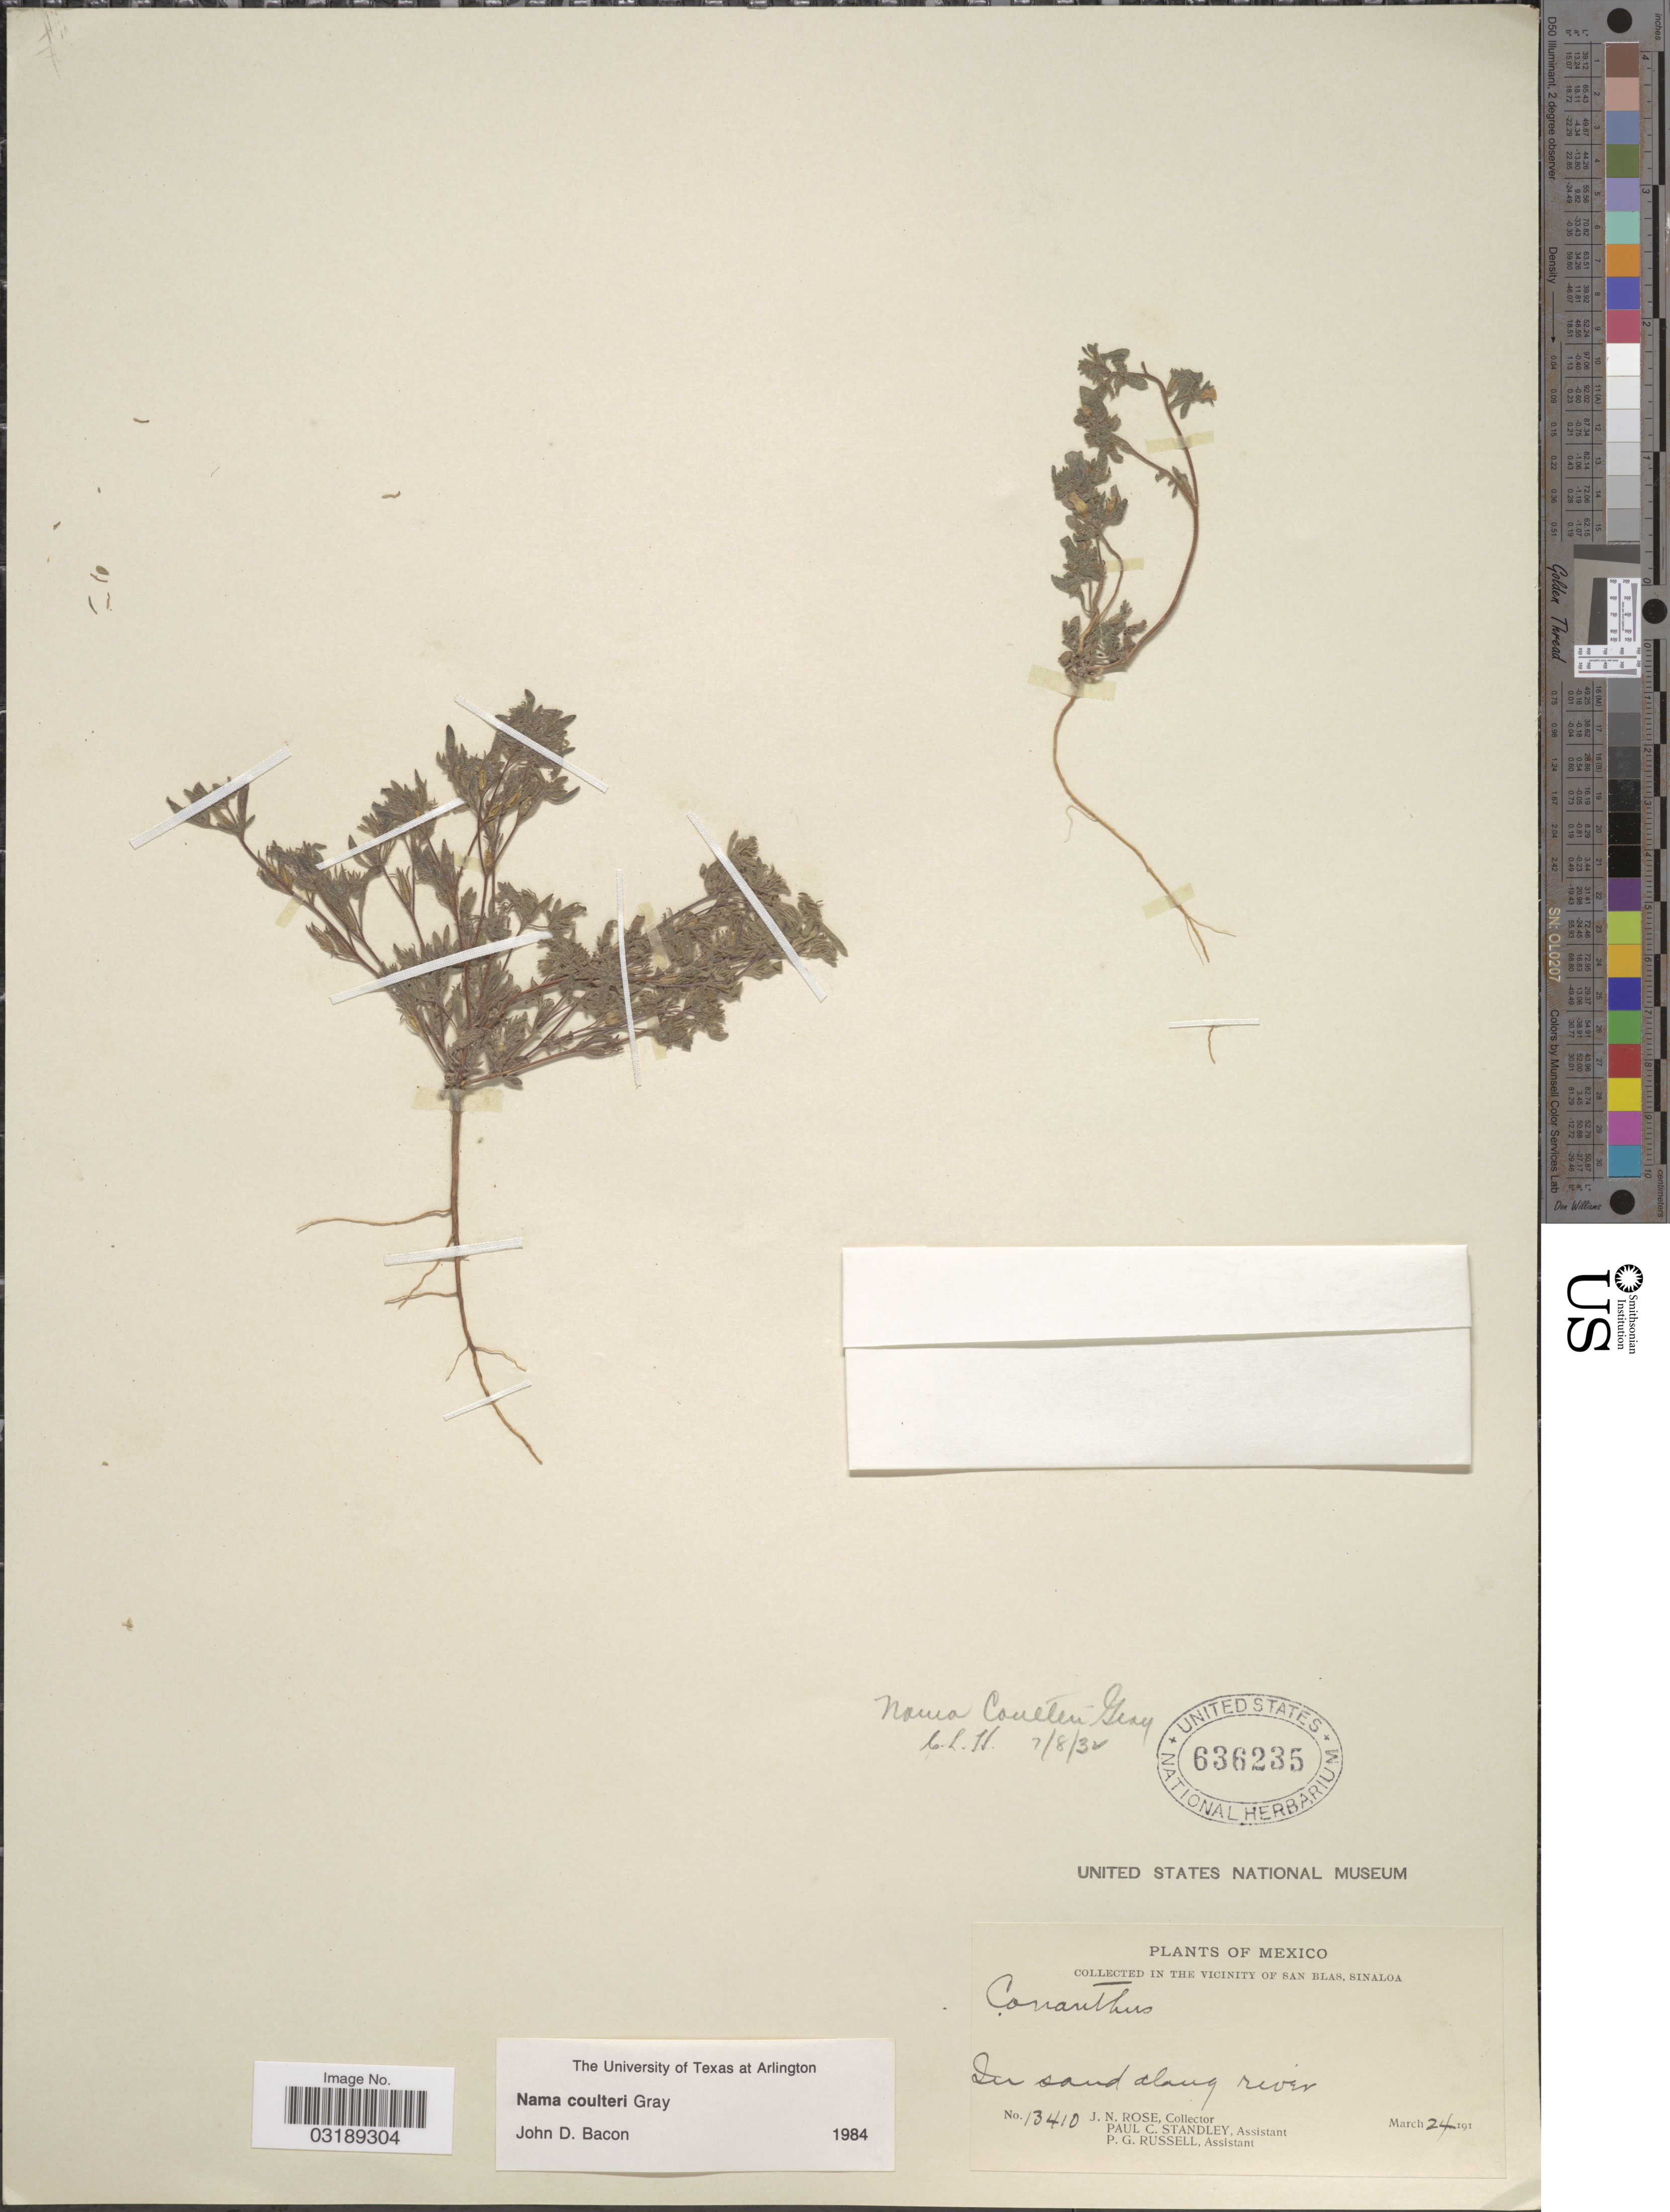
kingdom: Plantae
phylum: Tracheophyta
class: Magnoliopsida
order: Boraginales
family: Namaceae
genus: Nama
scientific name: Nama coulteri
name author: A. Gray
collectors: J. N. Rose, P. C. Standley & P. G. Russell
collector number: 13410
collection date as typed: March 24, 191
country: Mexico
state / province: Sinaloa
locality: In the vicinity of San Blas, In sand along river.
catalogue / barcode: US 636235